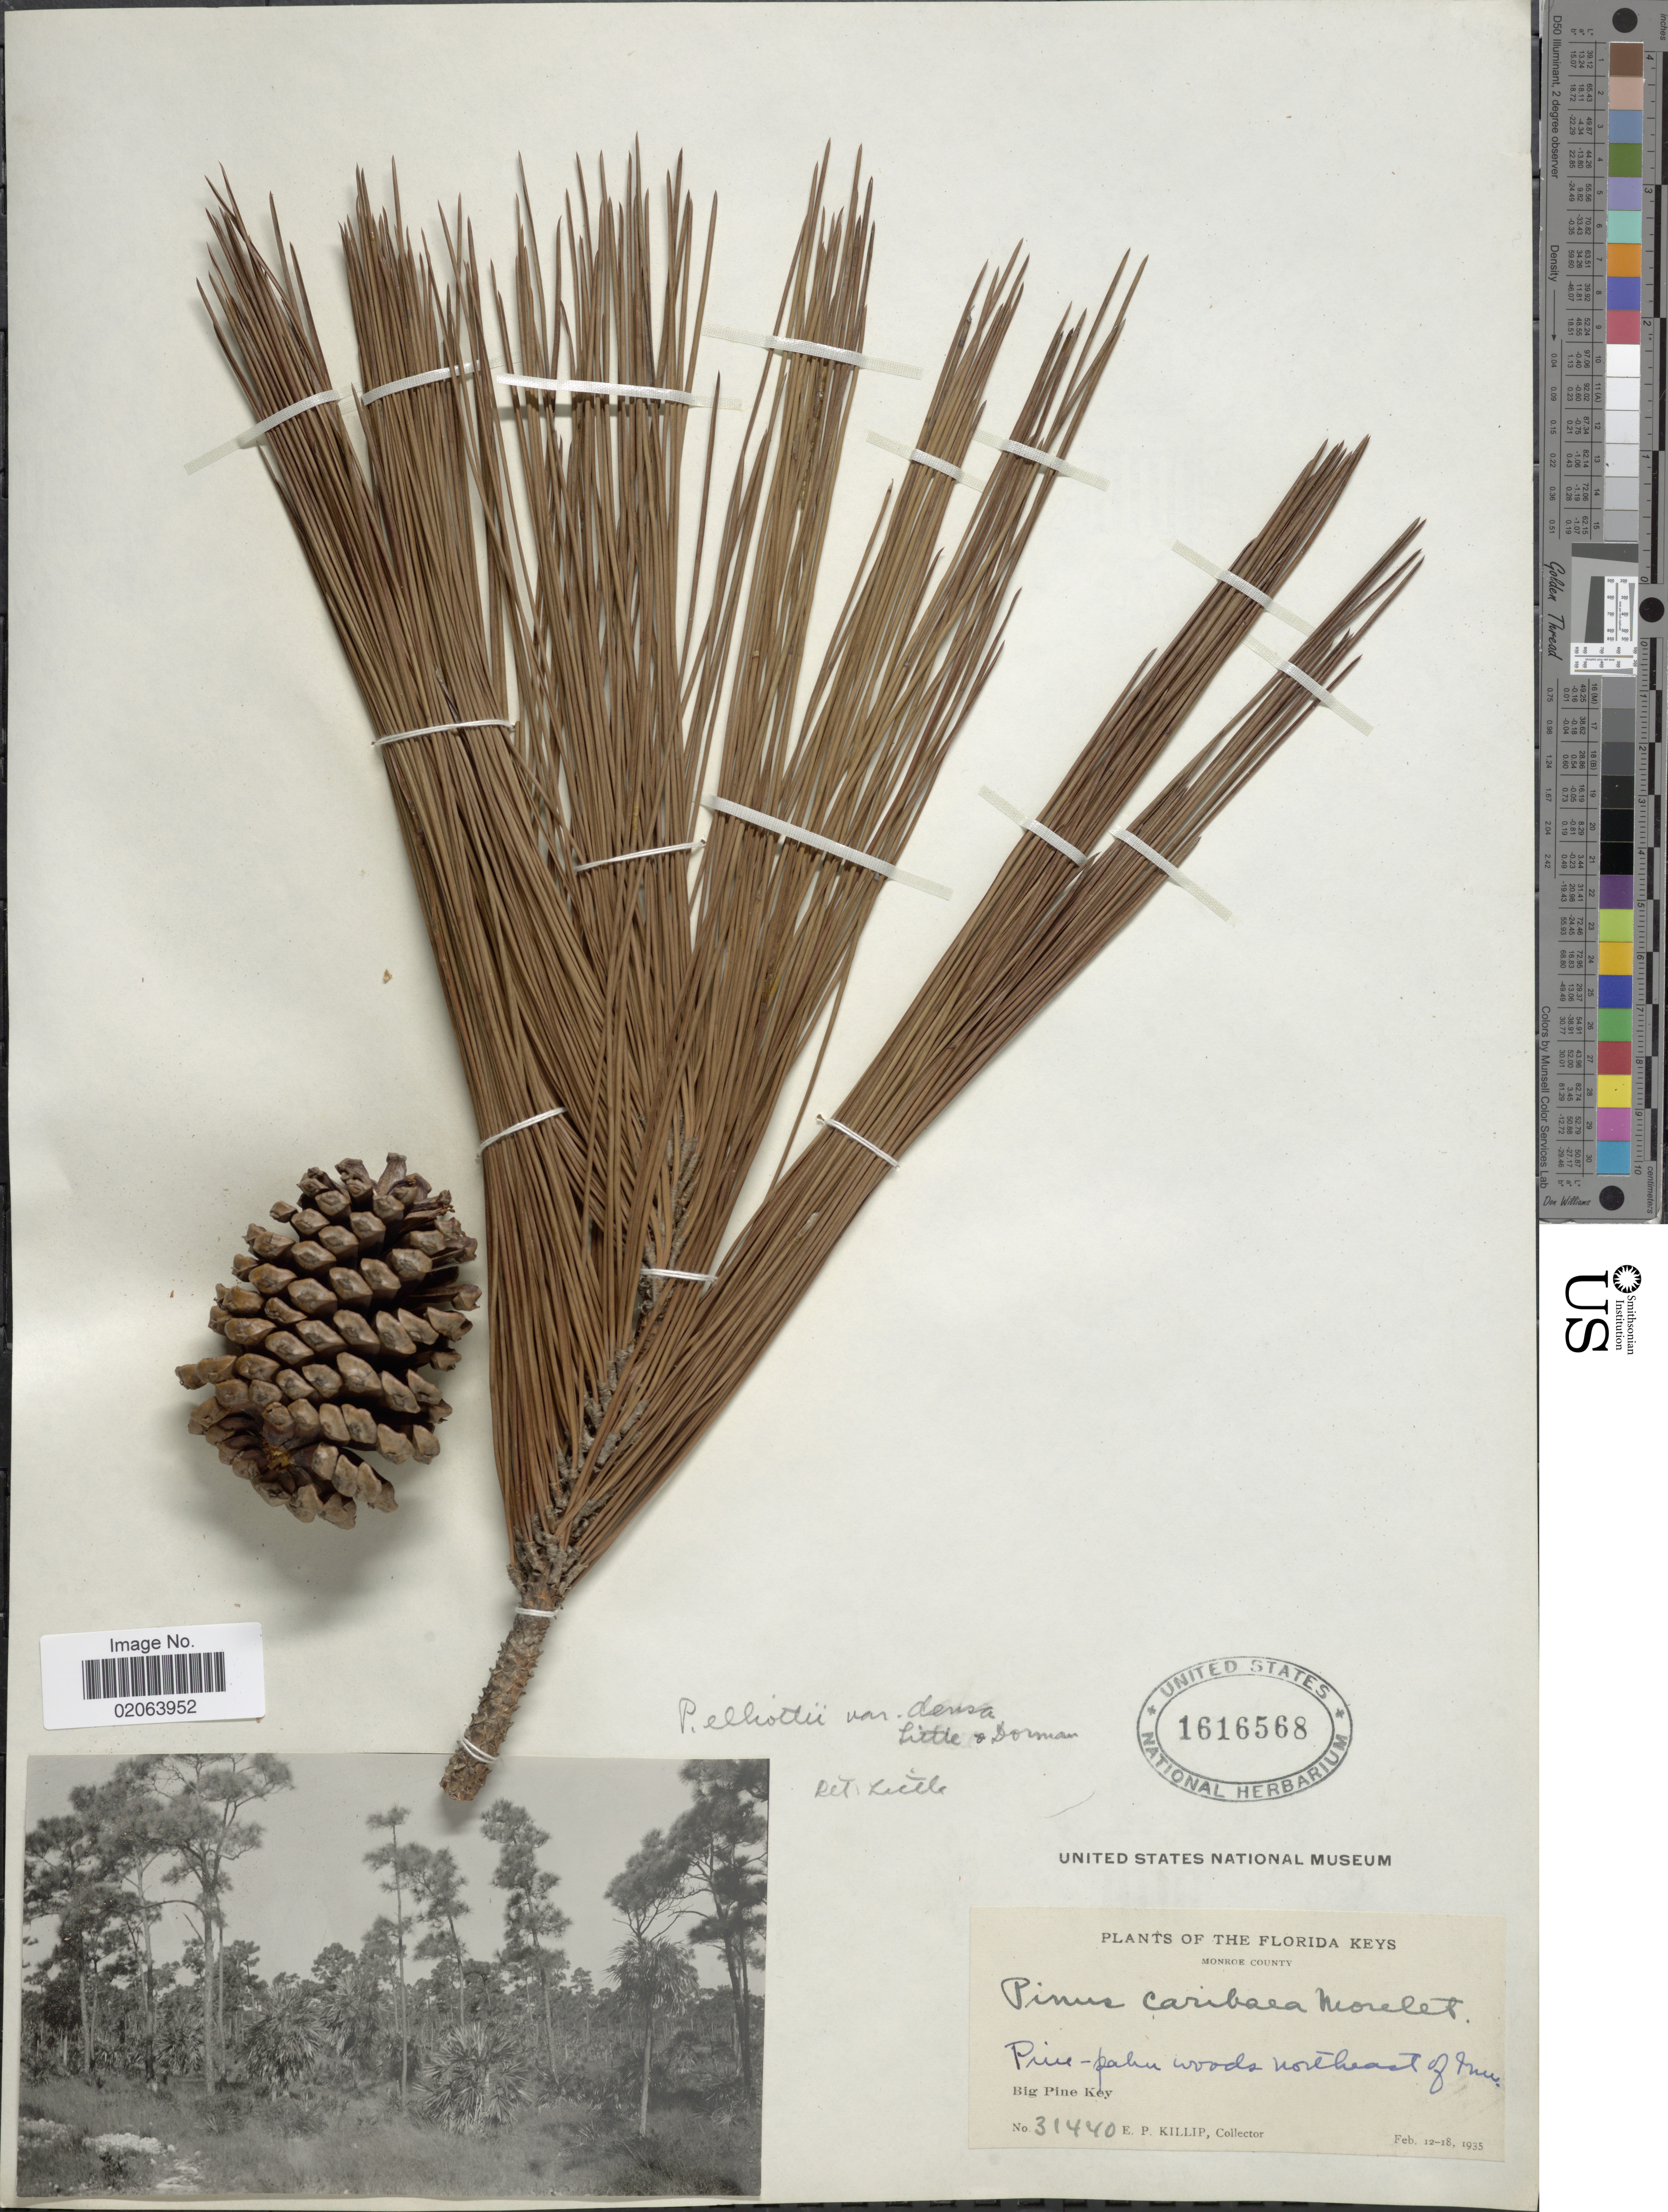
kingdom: Plantae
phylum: Tracheophyta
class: Pinopsida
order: Pinales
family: Pinaceae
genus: Pinus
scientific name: Pinus elliottii var. densa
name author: Little & K.W. Dorman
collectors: E. P. Killip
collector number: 31440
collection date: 1935-02-12/1935-02-18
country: United States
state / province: Florida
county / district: Monroe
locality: Florida Keys. Pine Palm woods. Big Pine Key northeast of Inn.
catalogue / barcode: US 1616568